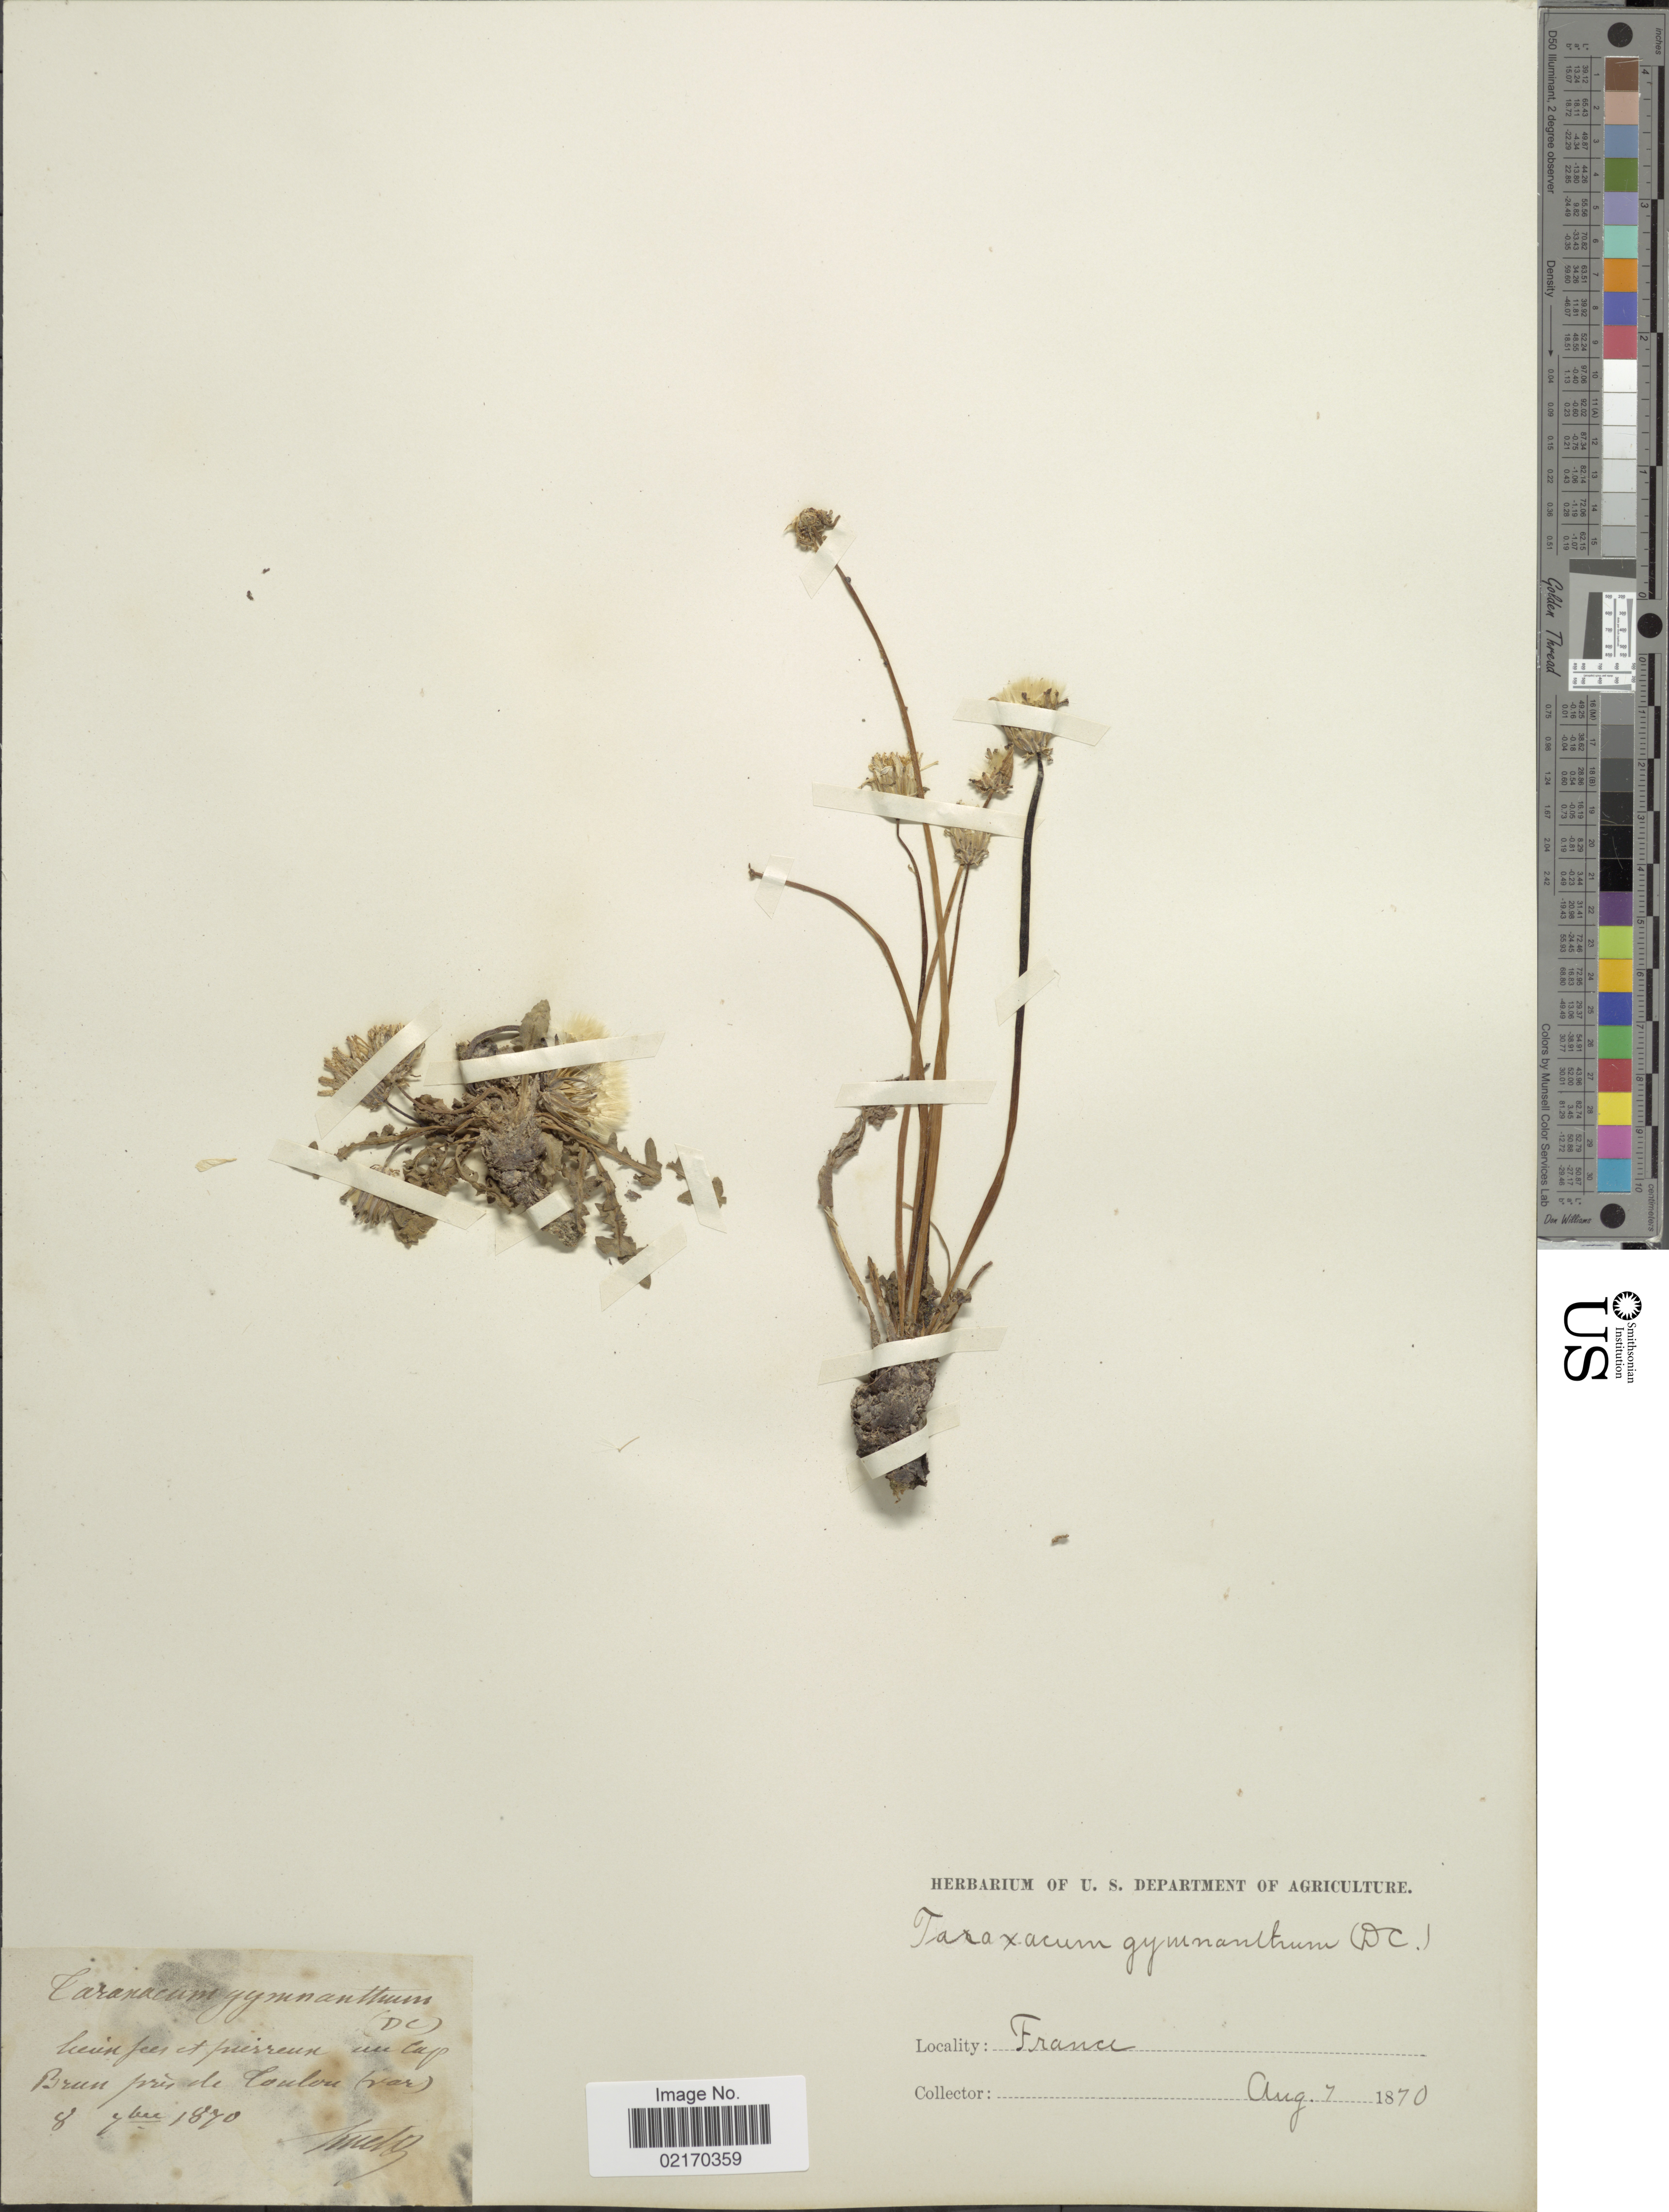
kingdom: Plantae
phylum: Tracheophyta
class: Magnoliopsida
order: Asterales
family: Asteraceae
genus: Taraxacum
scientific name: Taraxacum gymnanthum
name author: (Link) DC.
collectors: Kuetz.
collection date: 1870-09-08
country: France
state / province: Provence-Alpes-Côte d'Azur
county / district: Var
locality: Lieux pres et. pierreux in Cap Bran pres de Toulon (Var) [interpreted]